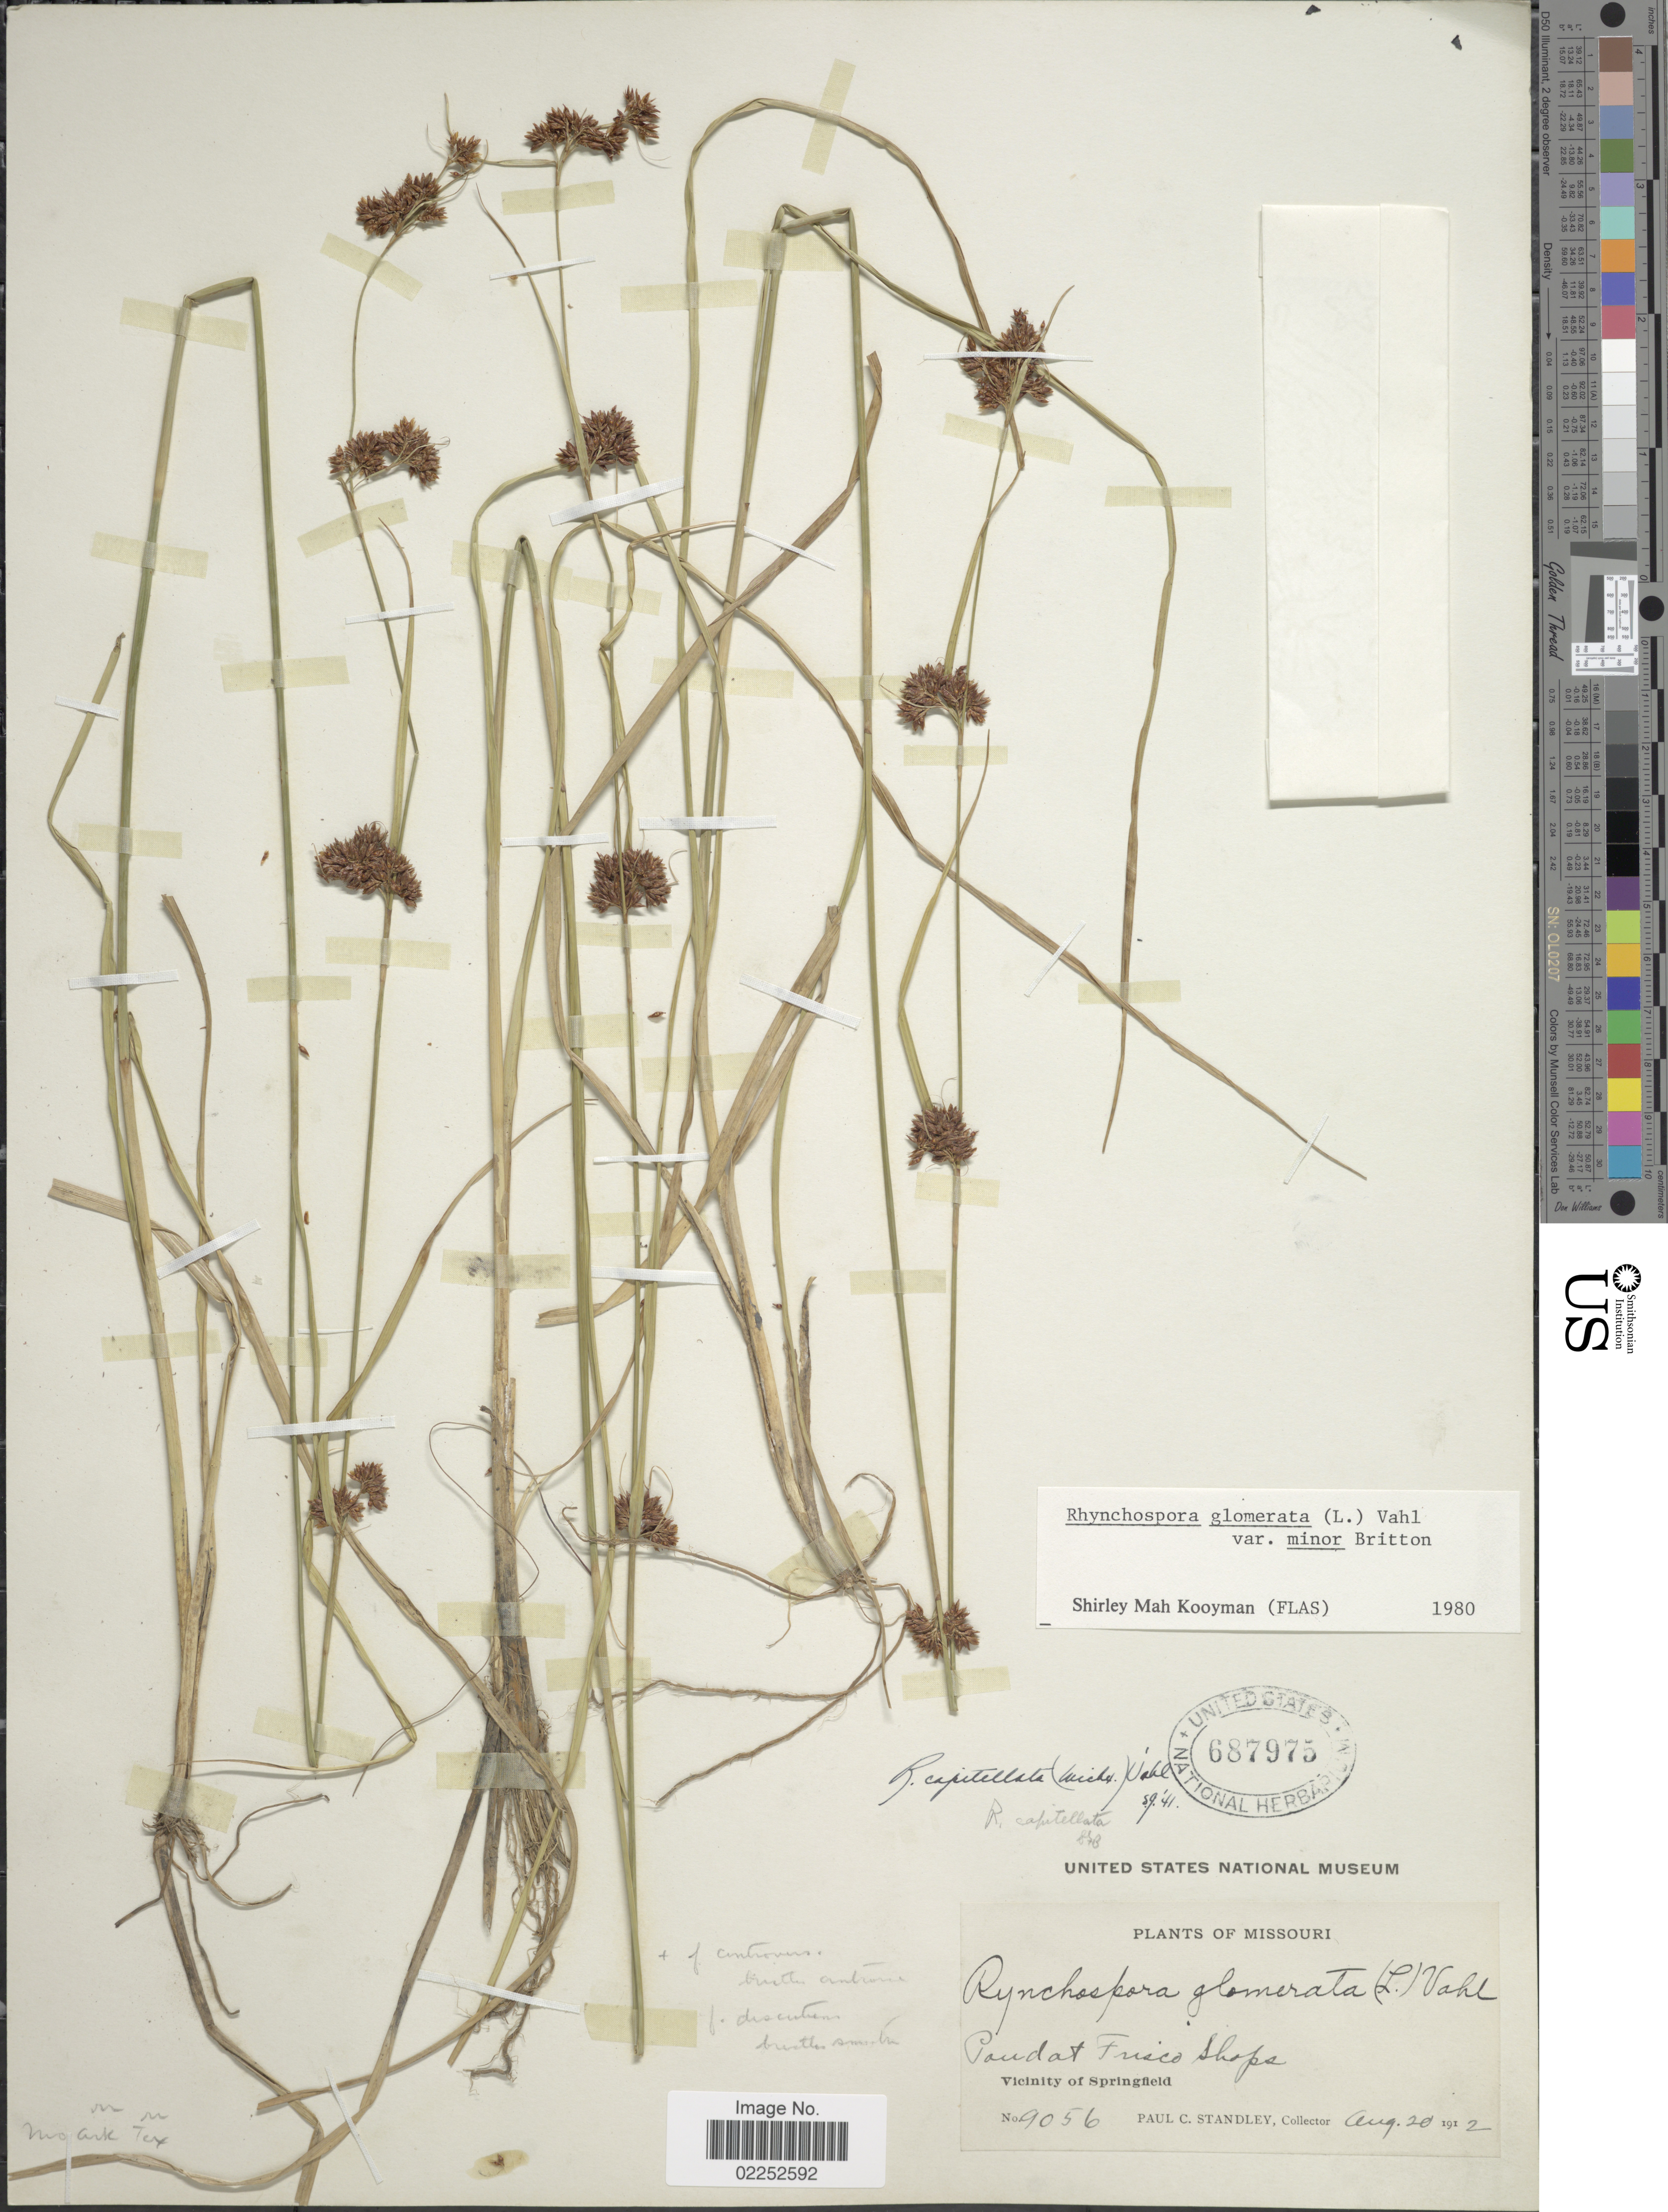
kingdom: Plantae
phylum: Tracheophyta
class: Liliopsida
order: Poales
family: Cyperaceae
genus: Rhynchospora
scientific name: Rhynchospora capitellata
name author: (Michx.) Vahl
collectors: P. C. Standley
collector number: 9056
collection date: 1912-08-20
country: United States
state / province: Missouri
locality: Poudat Frisco Shops, Vicinity of Springfield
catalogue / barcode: US 687975